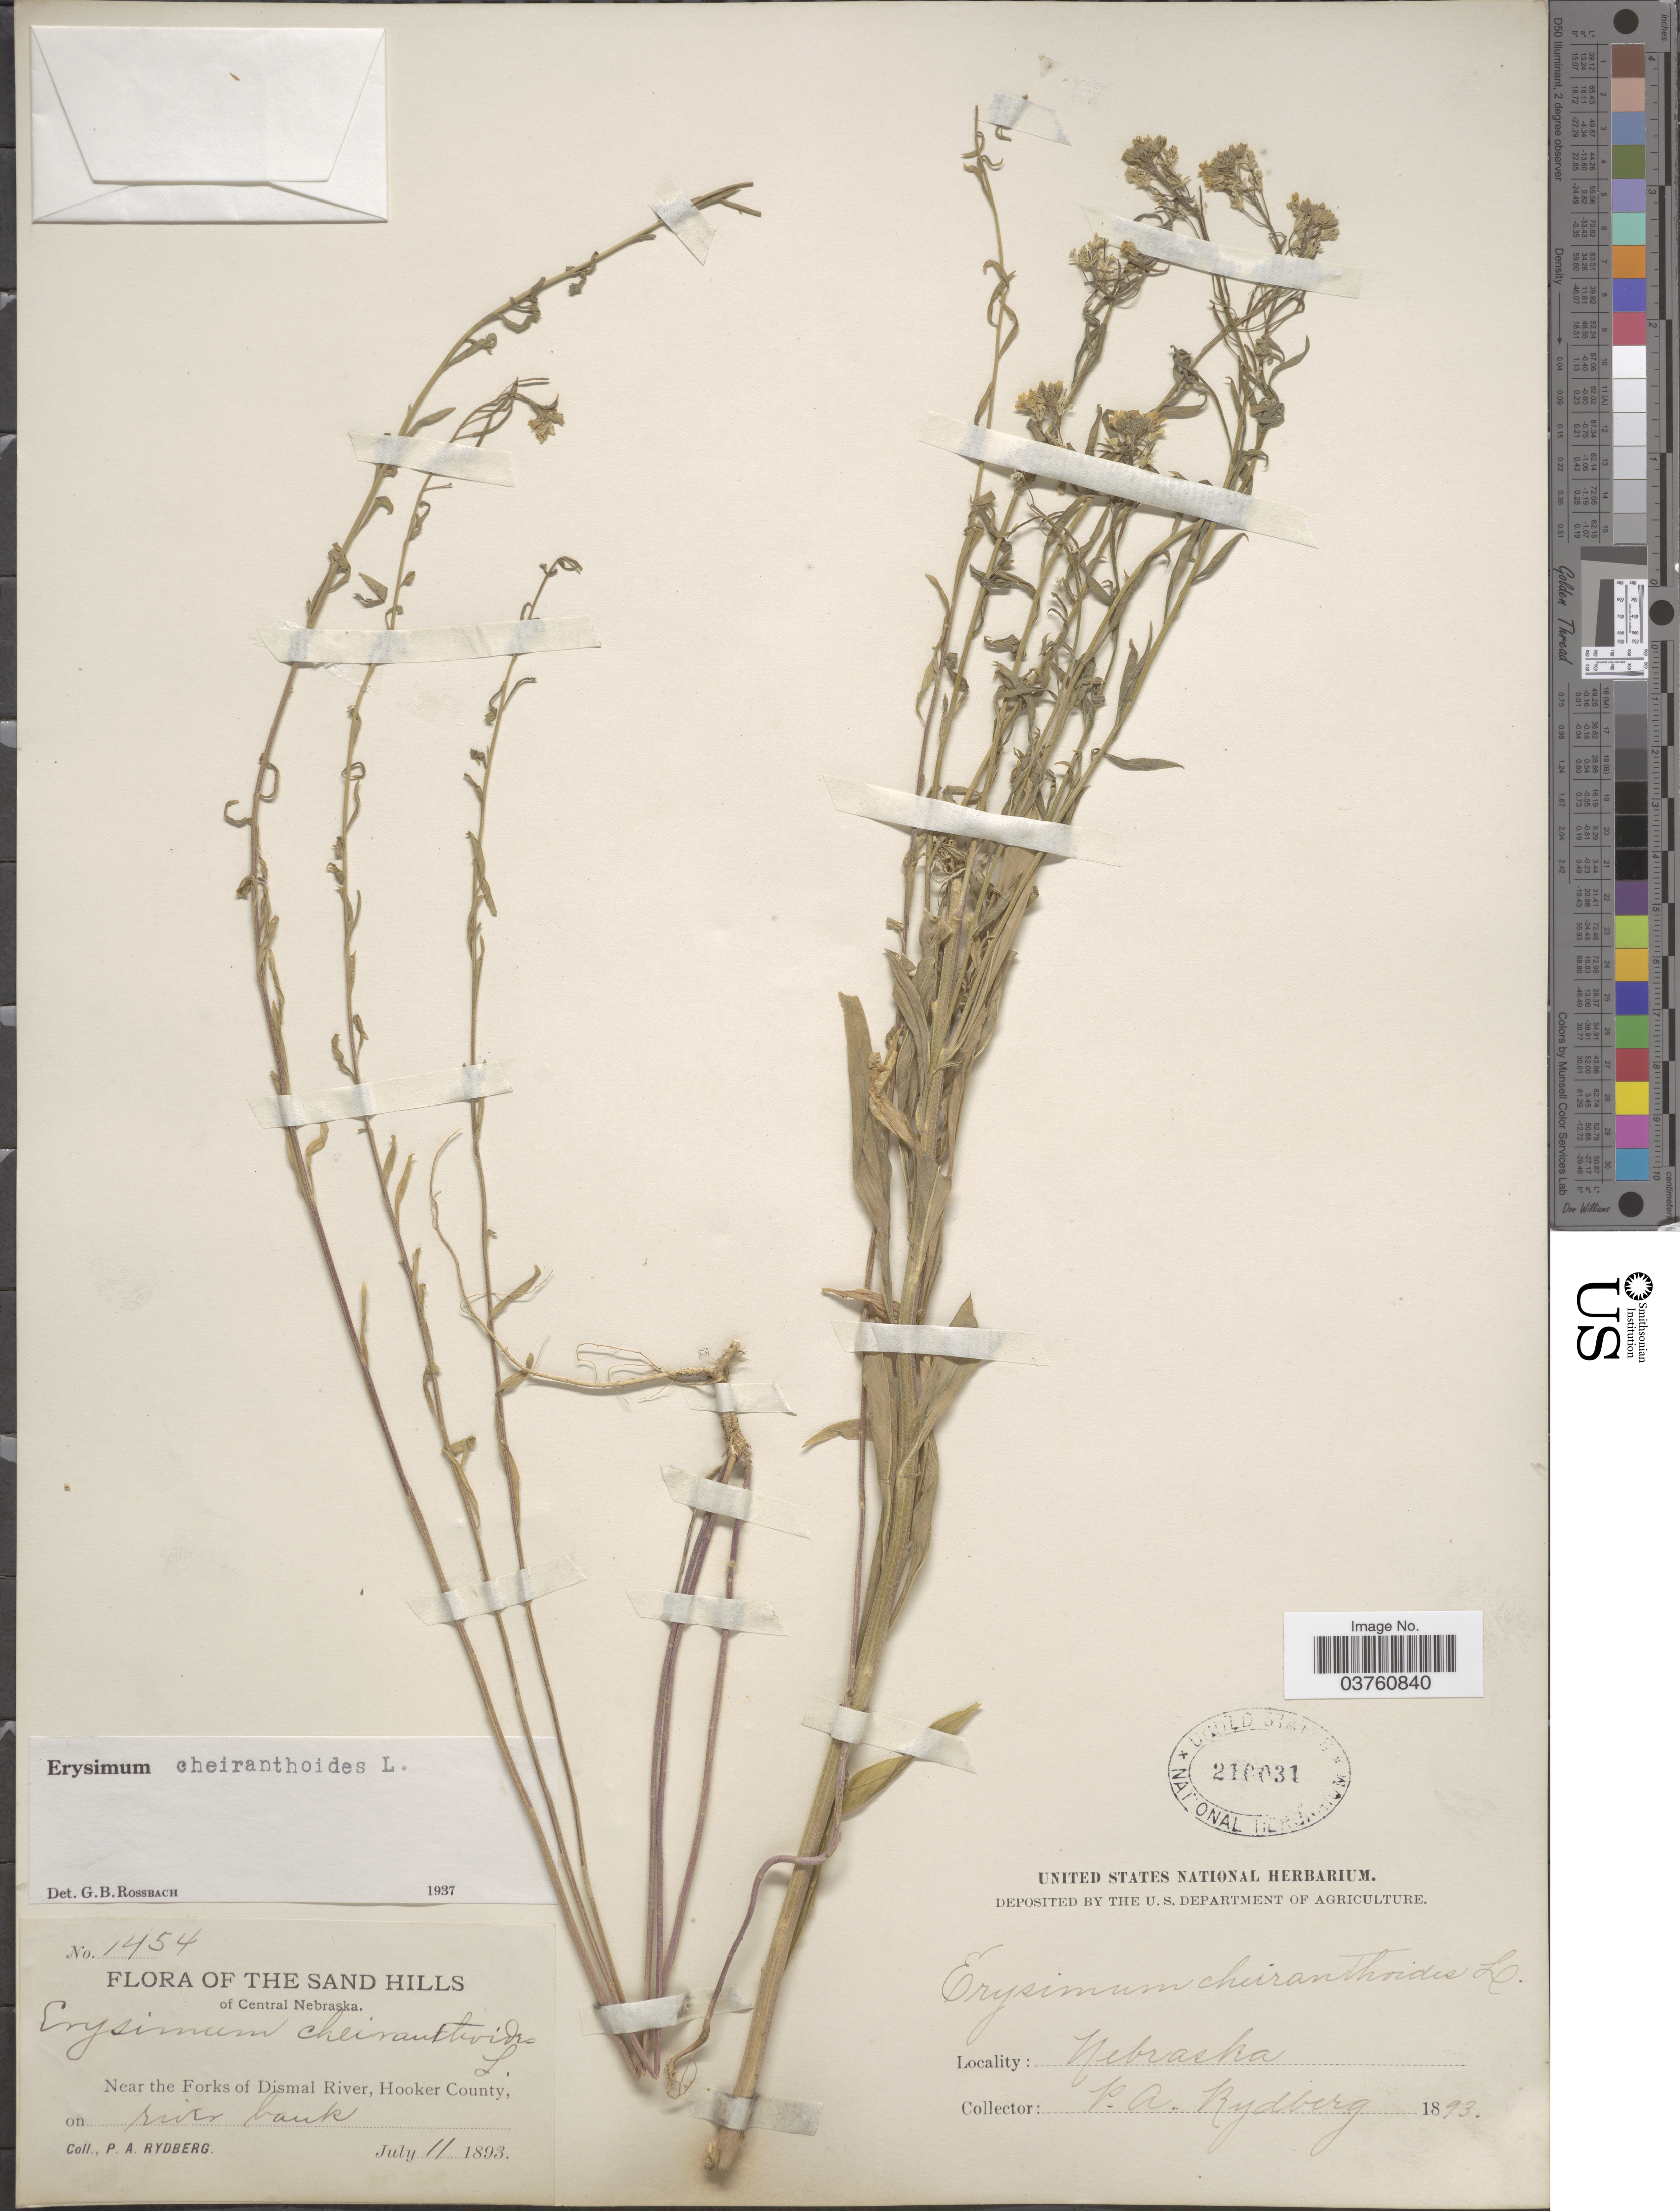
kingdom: Plantae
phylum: Tracheophyta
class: Magnoliopsida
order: Brassicales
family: Brassicaceae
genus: Erysimum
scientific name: Erysimum cheiranthoides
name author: L.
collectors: P. A. Rydberg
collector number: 1454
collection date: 1893-07-11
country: United States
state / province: Nebraska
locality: The Sand Hills of Central Nebraska. Near the Forks of Dismal River, Hooker County, on river bank.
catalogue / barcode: US 210031